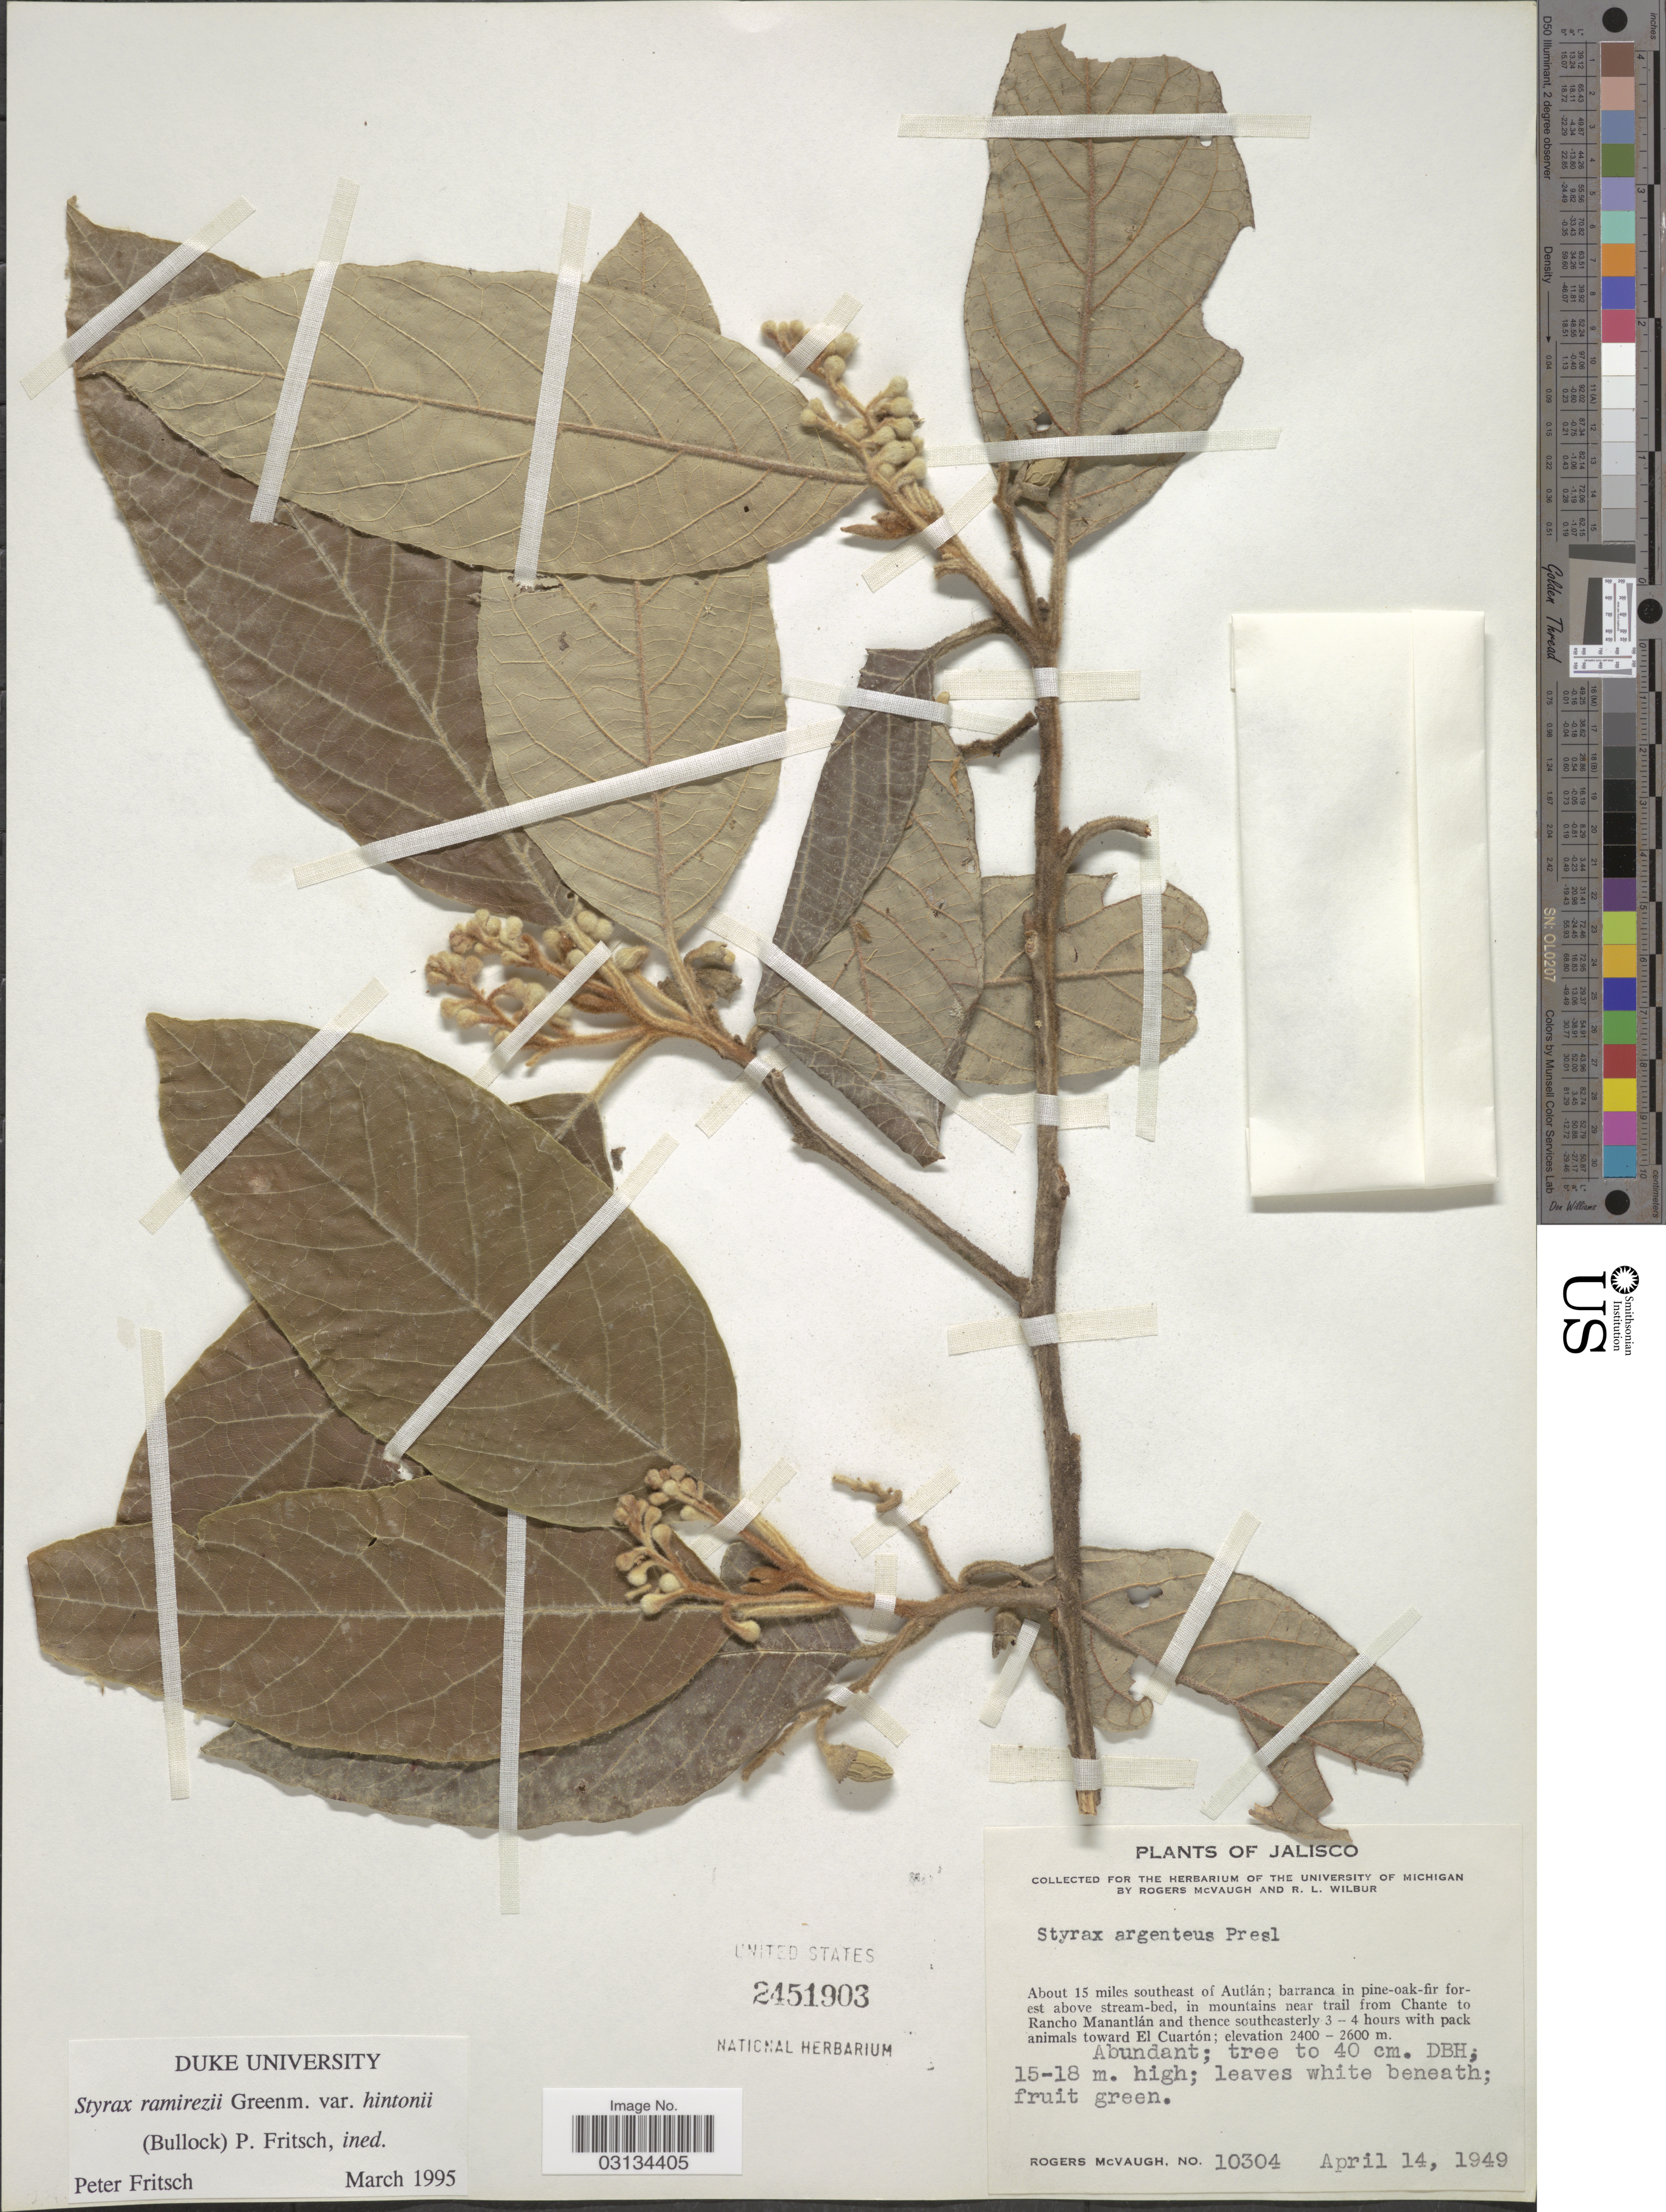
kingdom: Plantae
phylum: Tracheophyta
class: Magnoliopsida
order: Ericales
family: Styracaceae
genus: Styrax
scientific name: Styrax ramirezii var. hintonii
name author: (Greenm.) P.W. Fritsch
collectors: R. McVaugh & R. L. Wilbur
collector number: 10304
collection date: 1949-04-14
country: Mexico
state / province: Jalisco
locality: About 15 miles southeast of Autlán; in mountains near trail from Chante to Rancho Manantlán and thence southeasterly 3 - 4 hours with pack animals toward El Cuartón.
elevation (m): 2400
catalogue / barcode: US 2451903